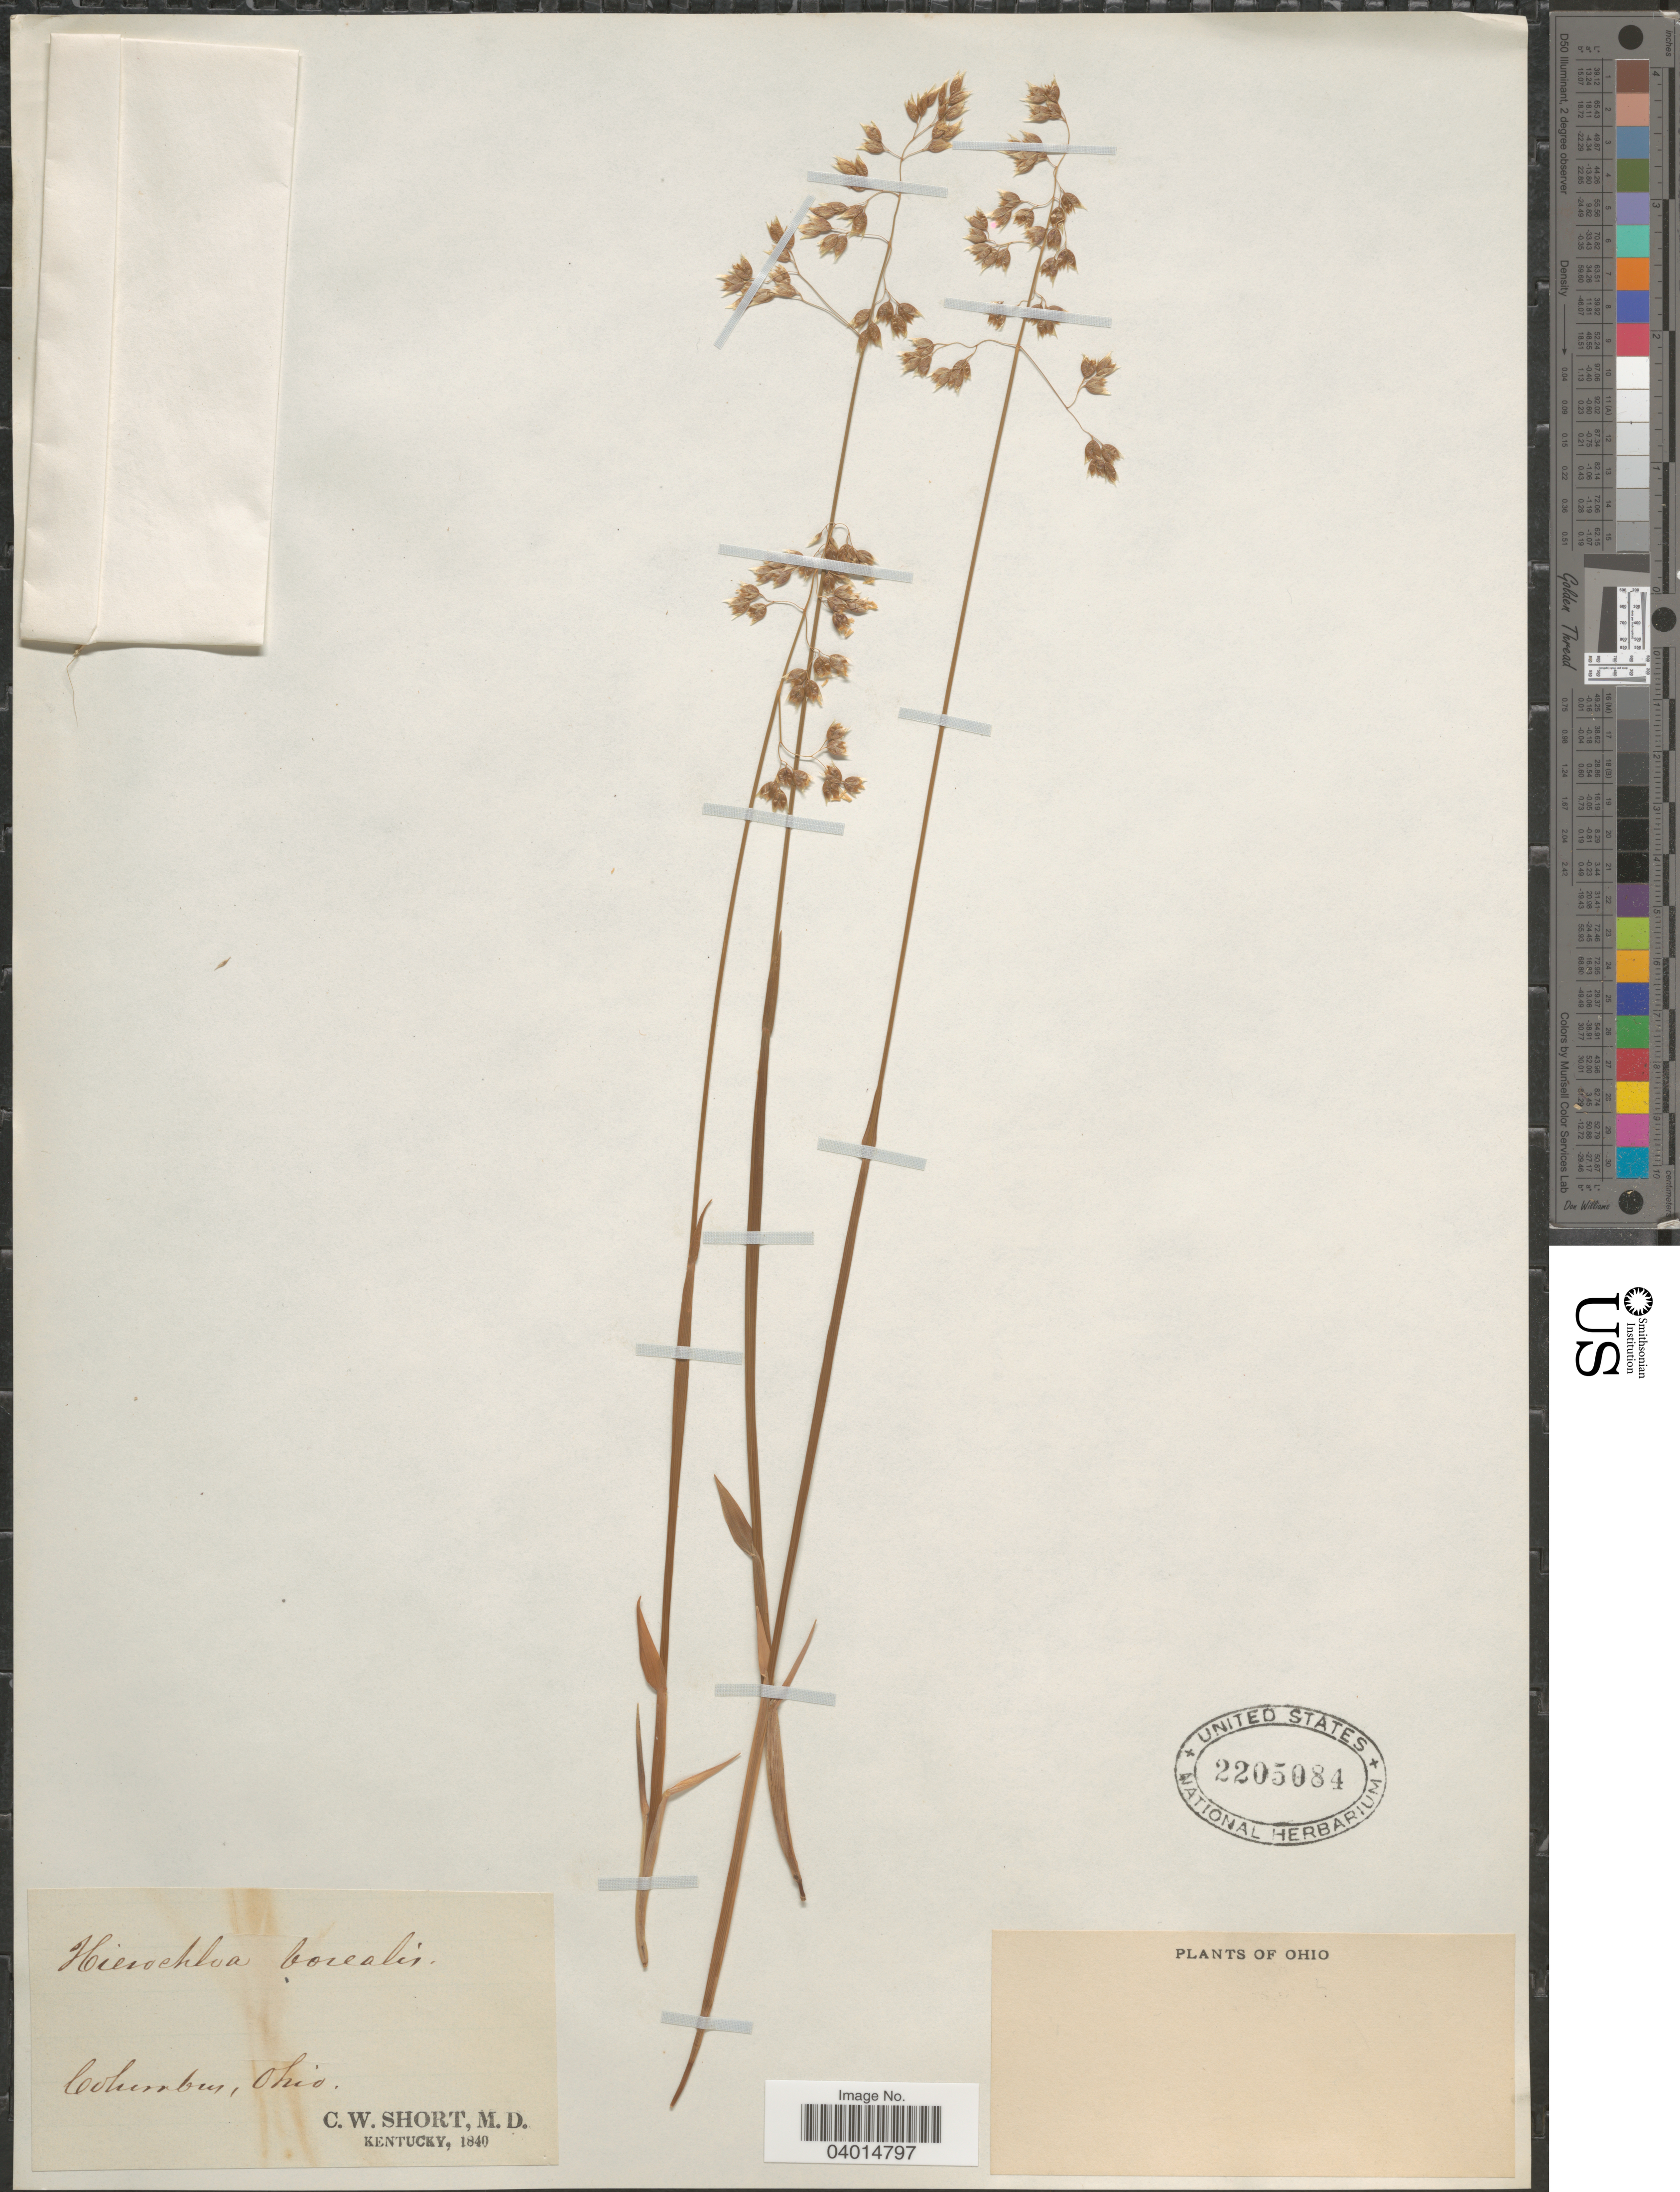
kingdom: Plantae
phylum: Tracheophyta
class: Liliopsida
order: Poales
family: Poaceae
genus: Anthoxanthum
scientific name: Anthoxanthum sp.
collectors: C. W. Short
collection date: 1840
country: United States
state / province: Ohio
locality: Columbus.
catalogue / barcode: US 2205084